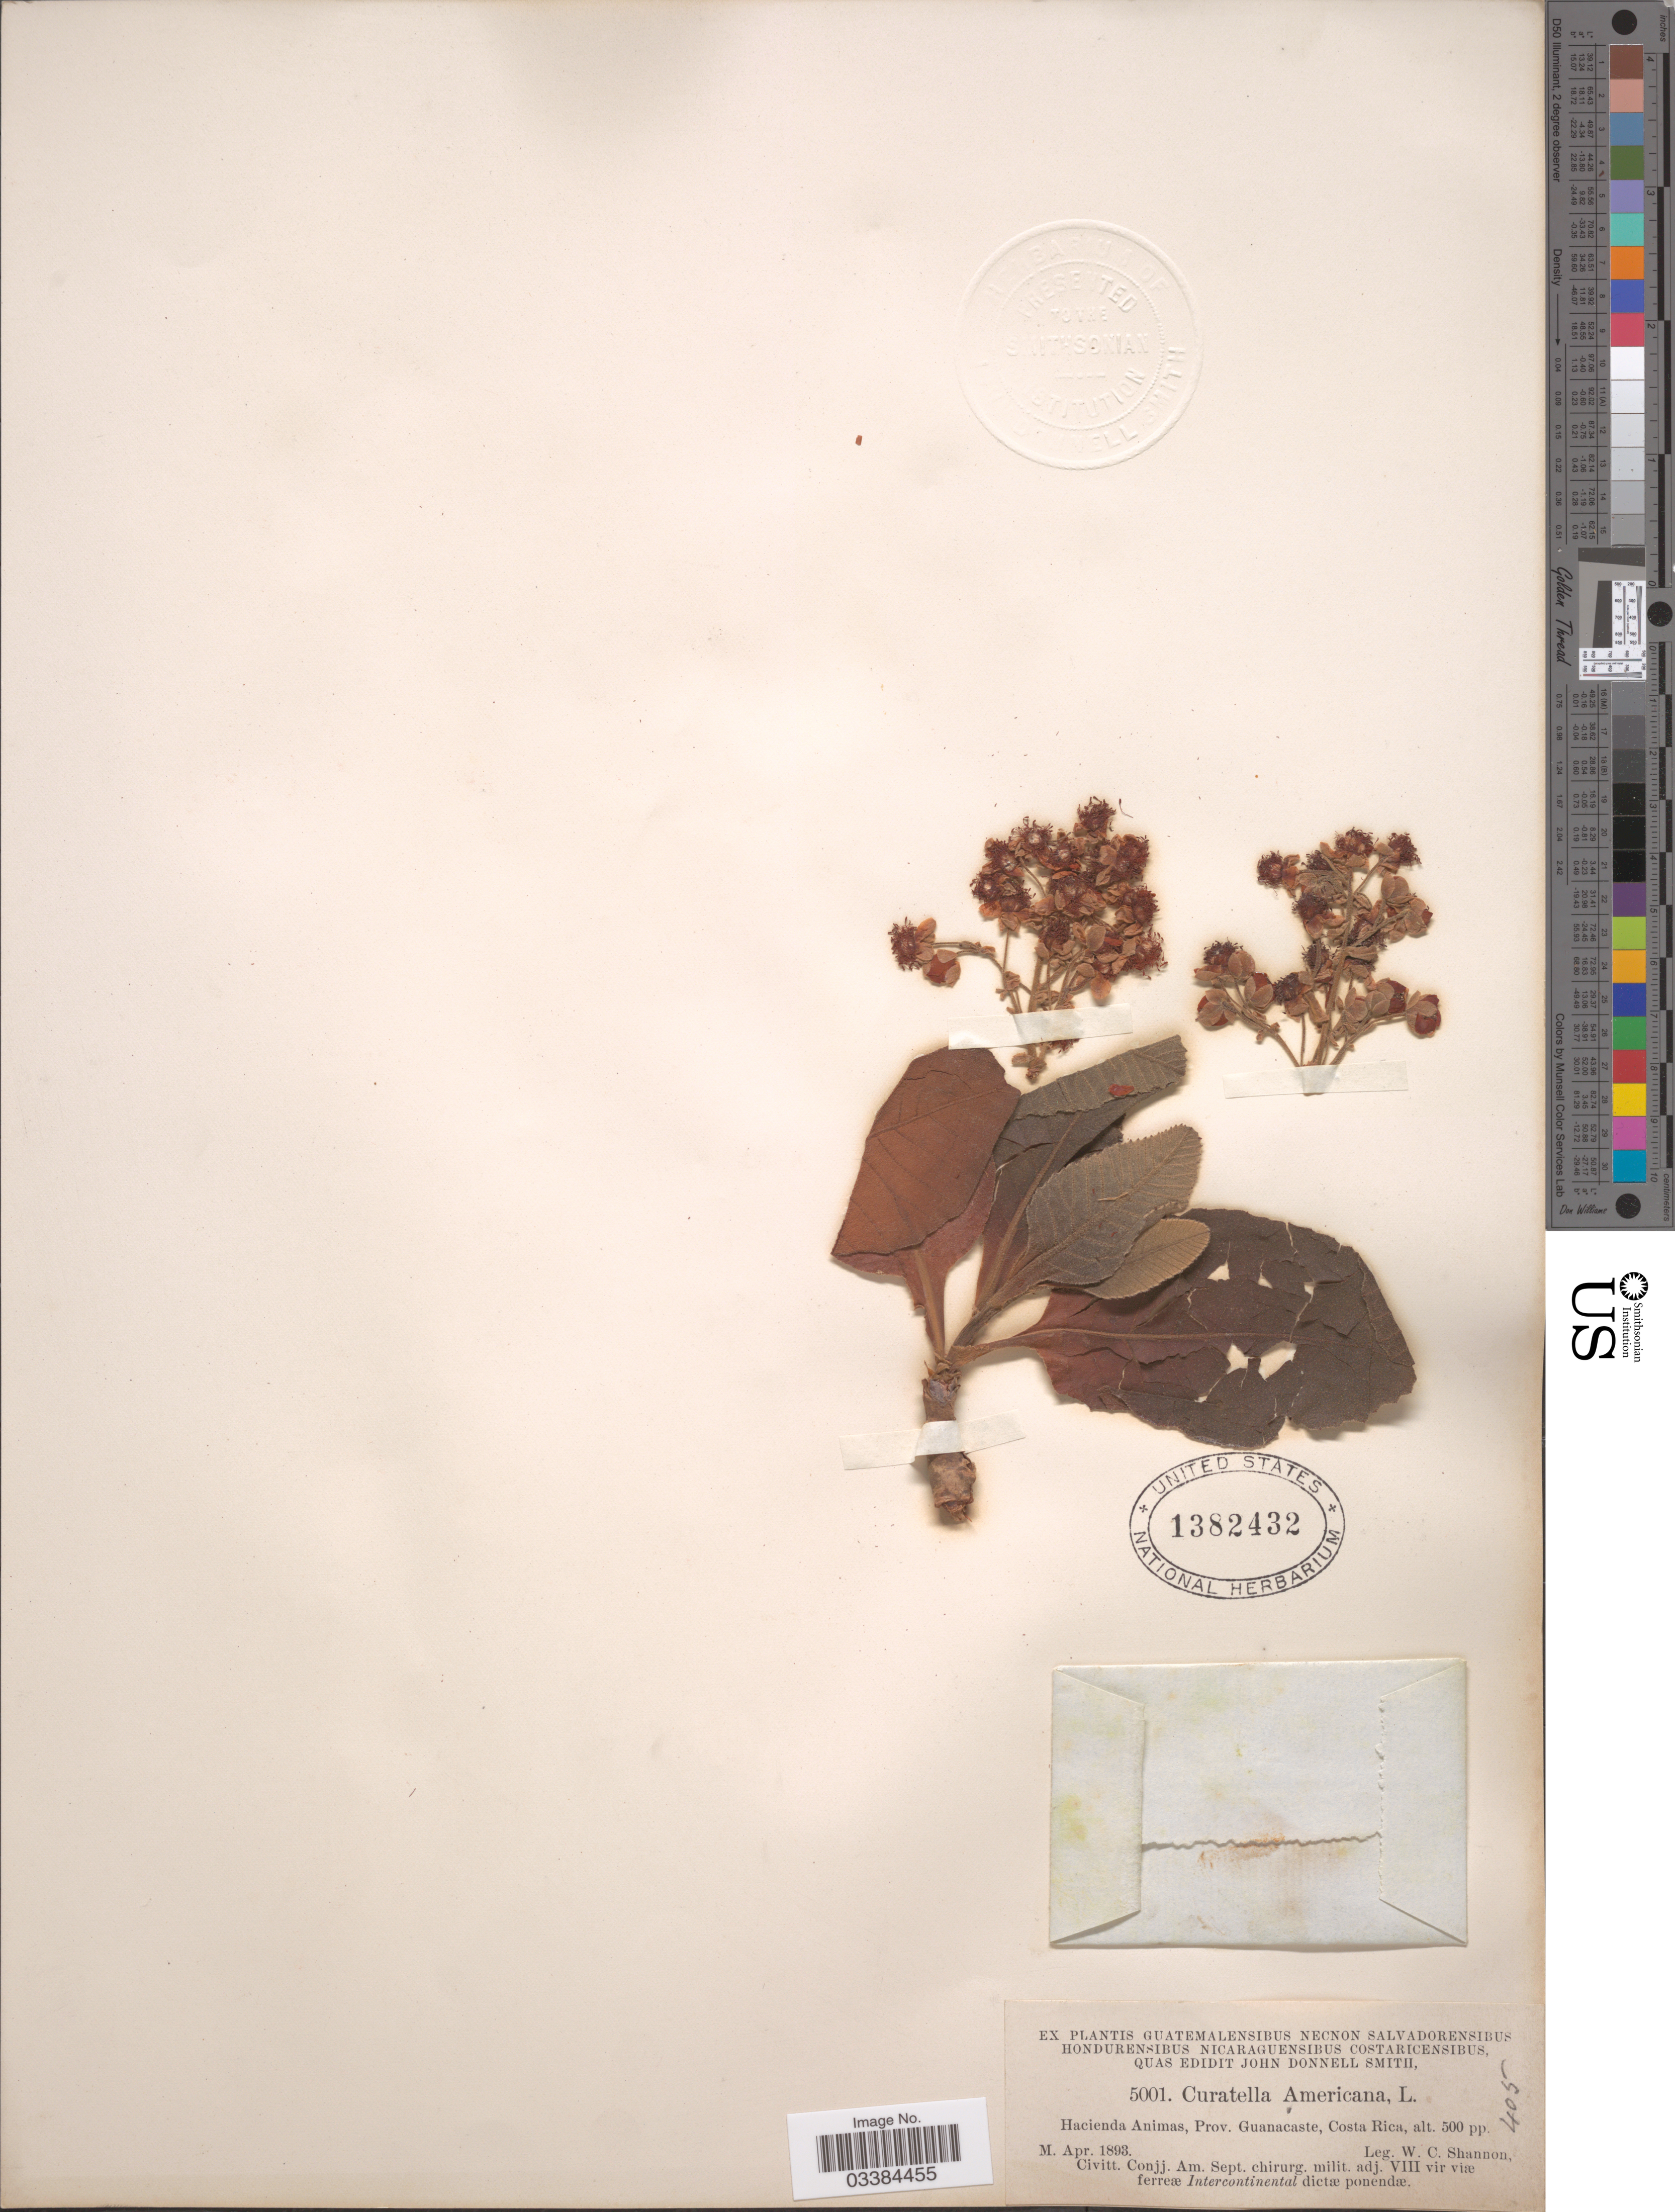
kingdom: Plantae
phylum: Tracheophyta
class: Magnoliopsida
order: Dilleniales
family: Dilleniaceae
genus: Curatella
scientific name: Curatella americana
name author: L.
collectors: W. C. Shannon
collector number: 5001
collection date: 1893-04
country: Costa Rica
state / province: Guanacaste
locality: Hacienda Animas, Prov. Guanacaste.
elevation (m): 152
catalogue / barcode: US 1382432